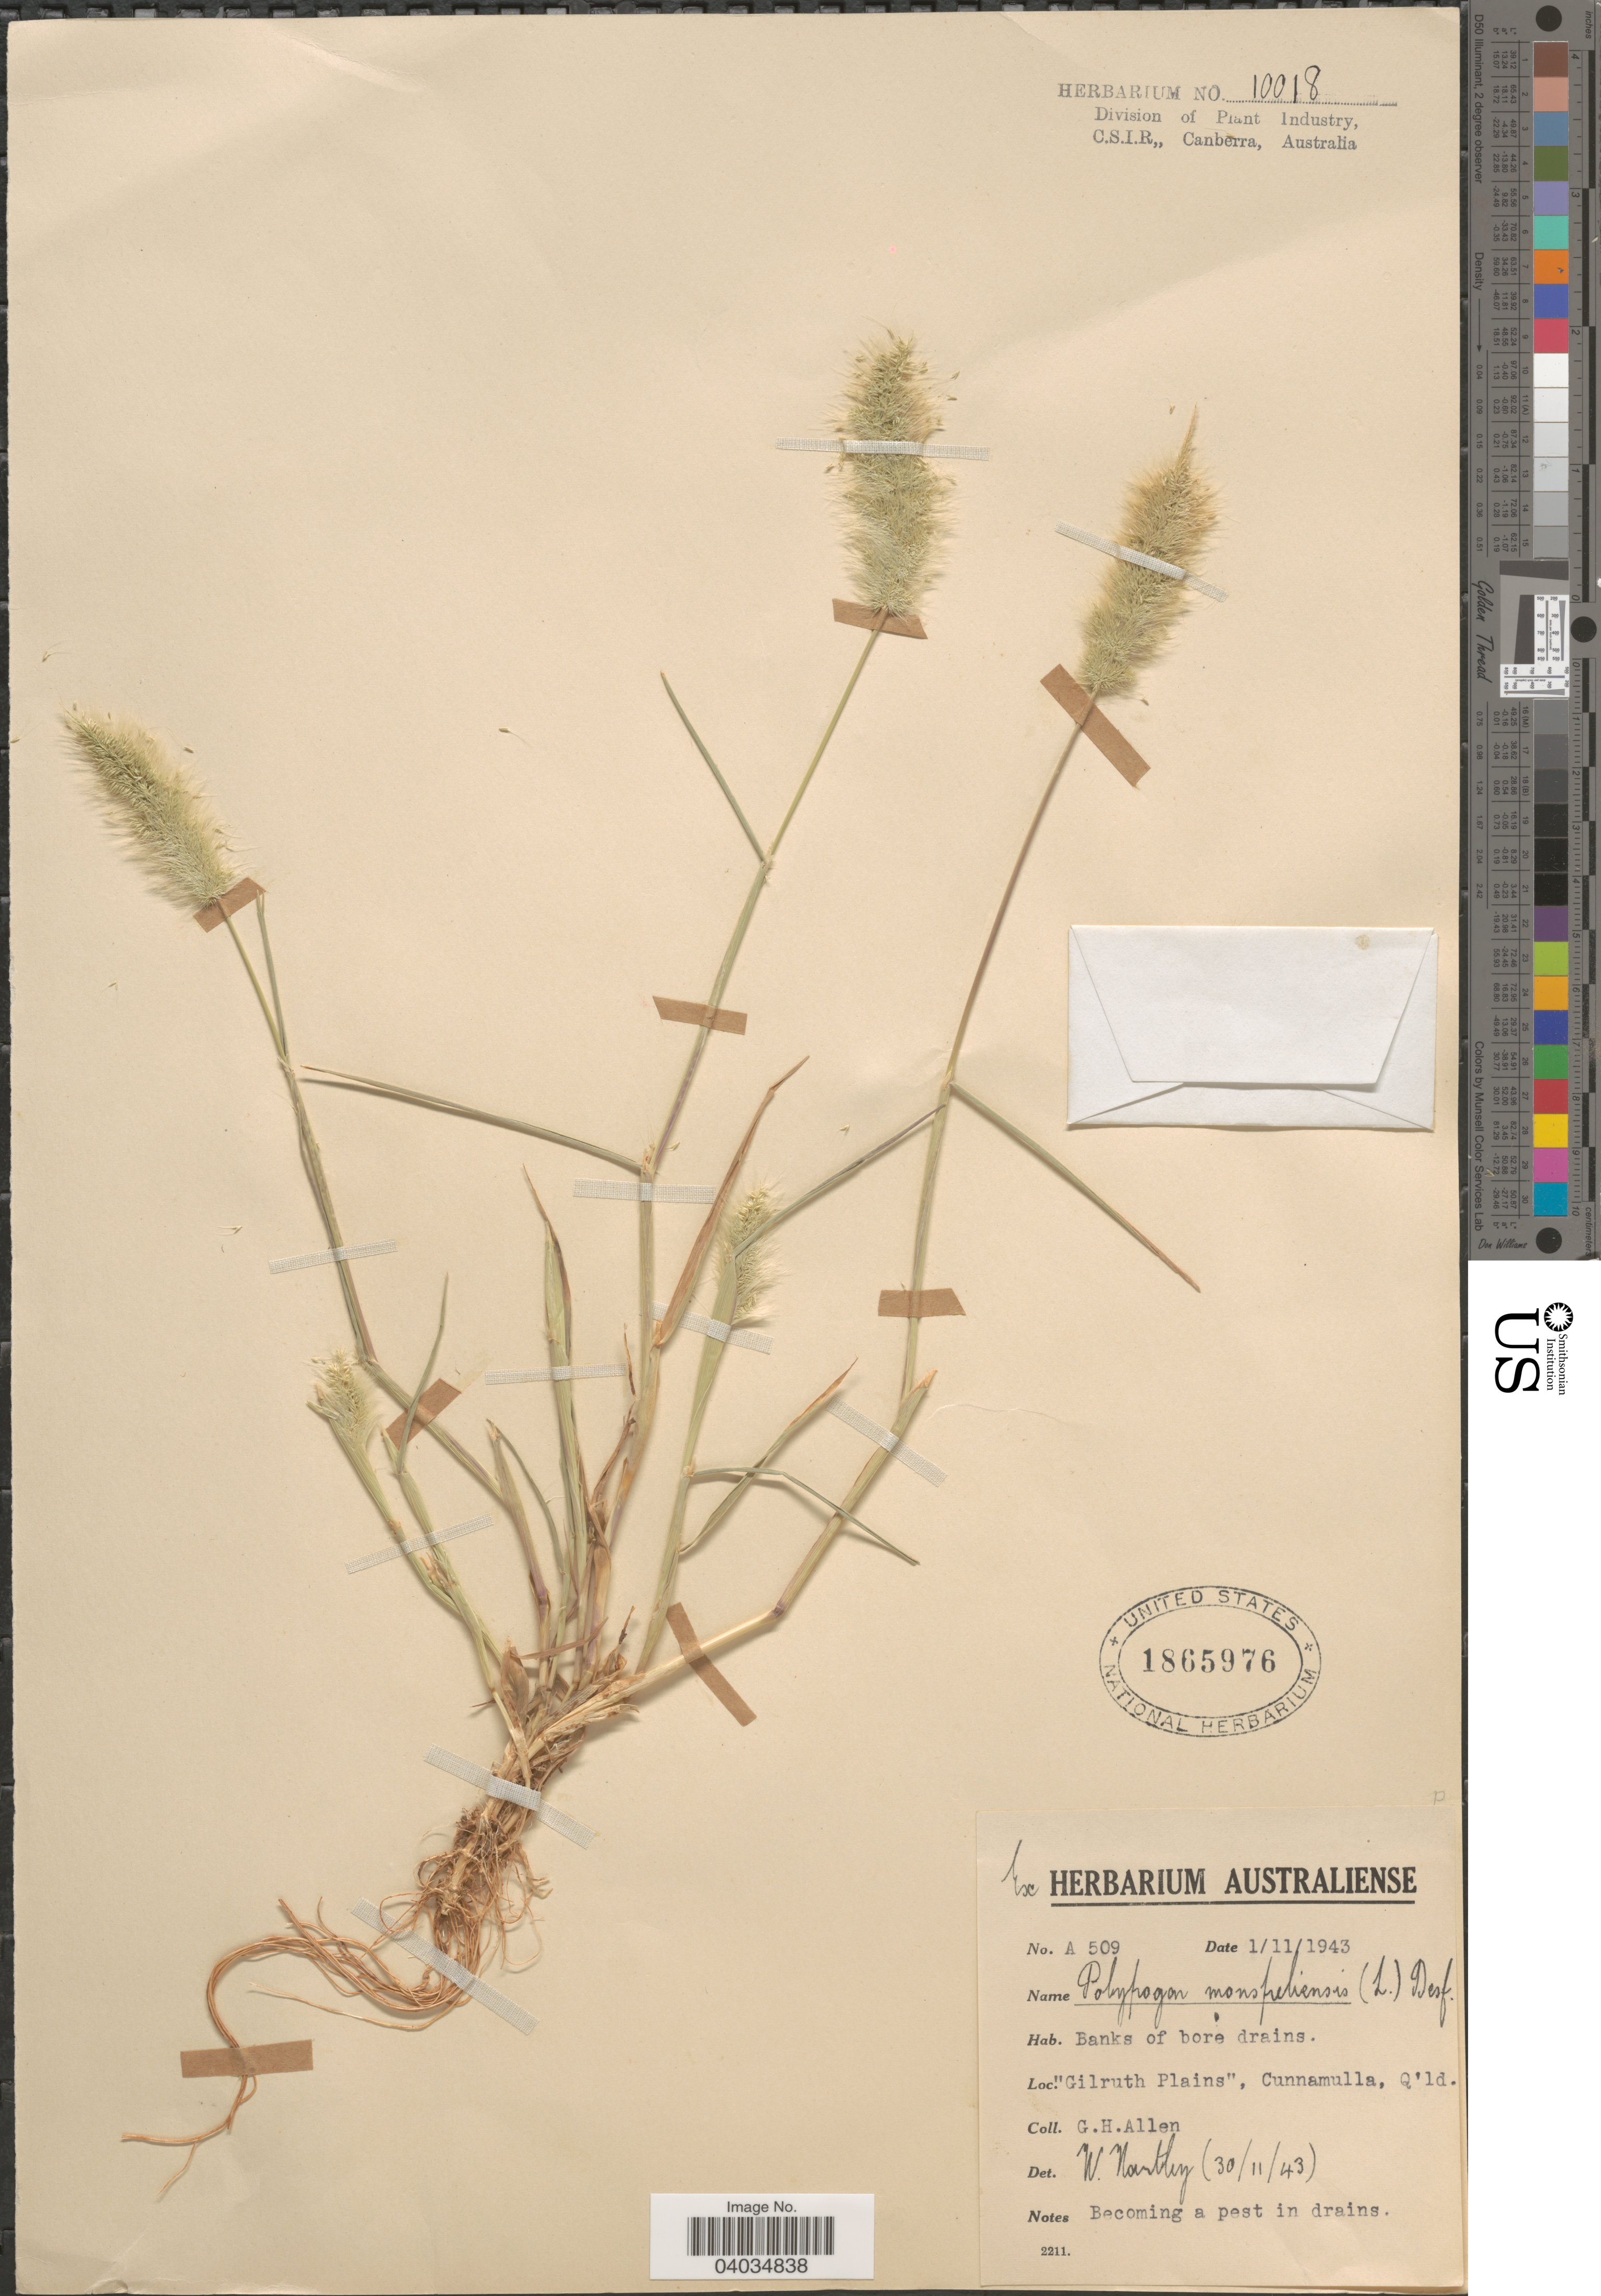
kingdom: Plantae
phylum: Tracheophyta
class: Liliopsida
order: Poales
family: Poaceae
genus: Polypogon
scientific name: Polypogon monspeliensis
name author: (L.) Desf.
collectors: G. Allen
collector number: A 509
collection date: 1943-11-01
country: Australia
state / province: Queensland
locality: Gilruth Plains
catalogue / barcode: US 1865976